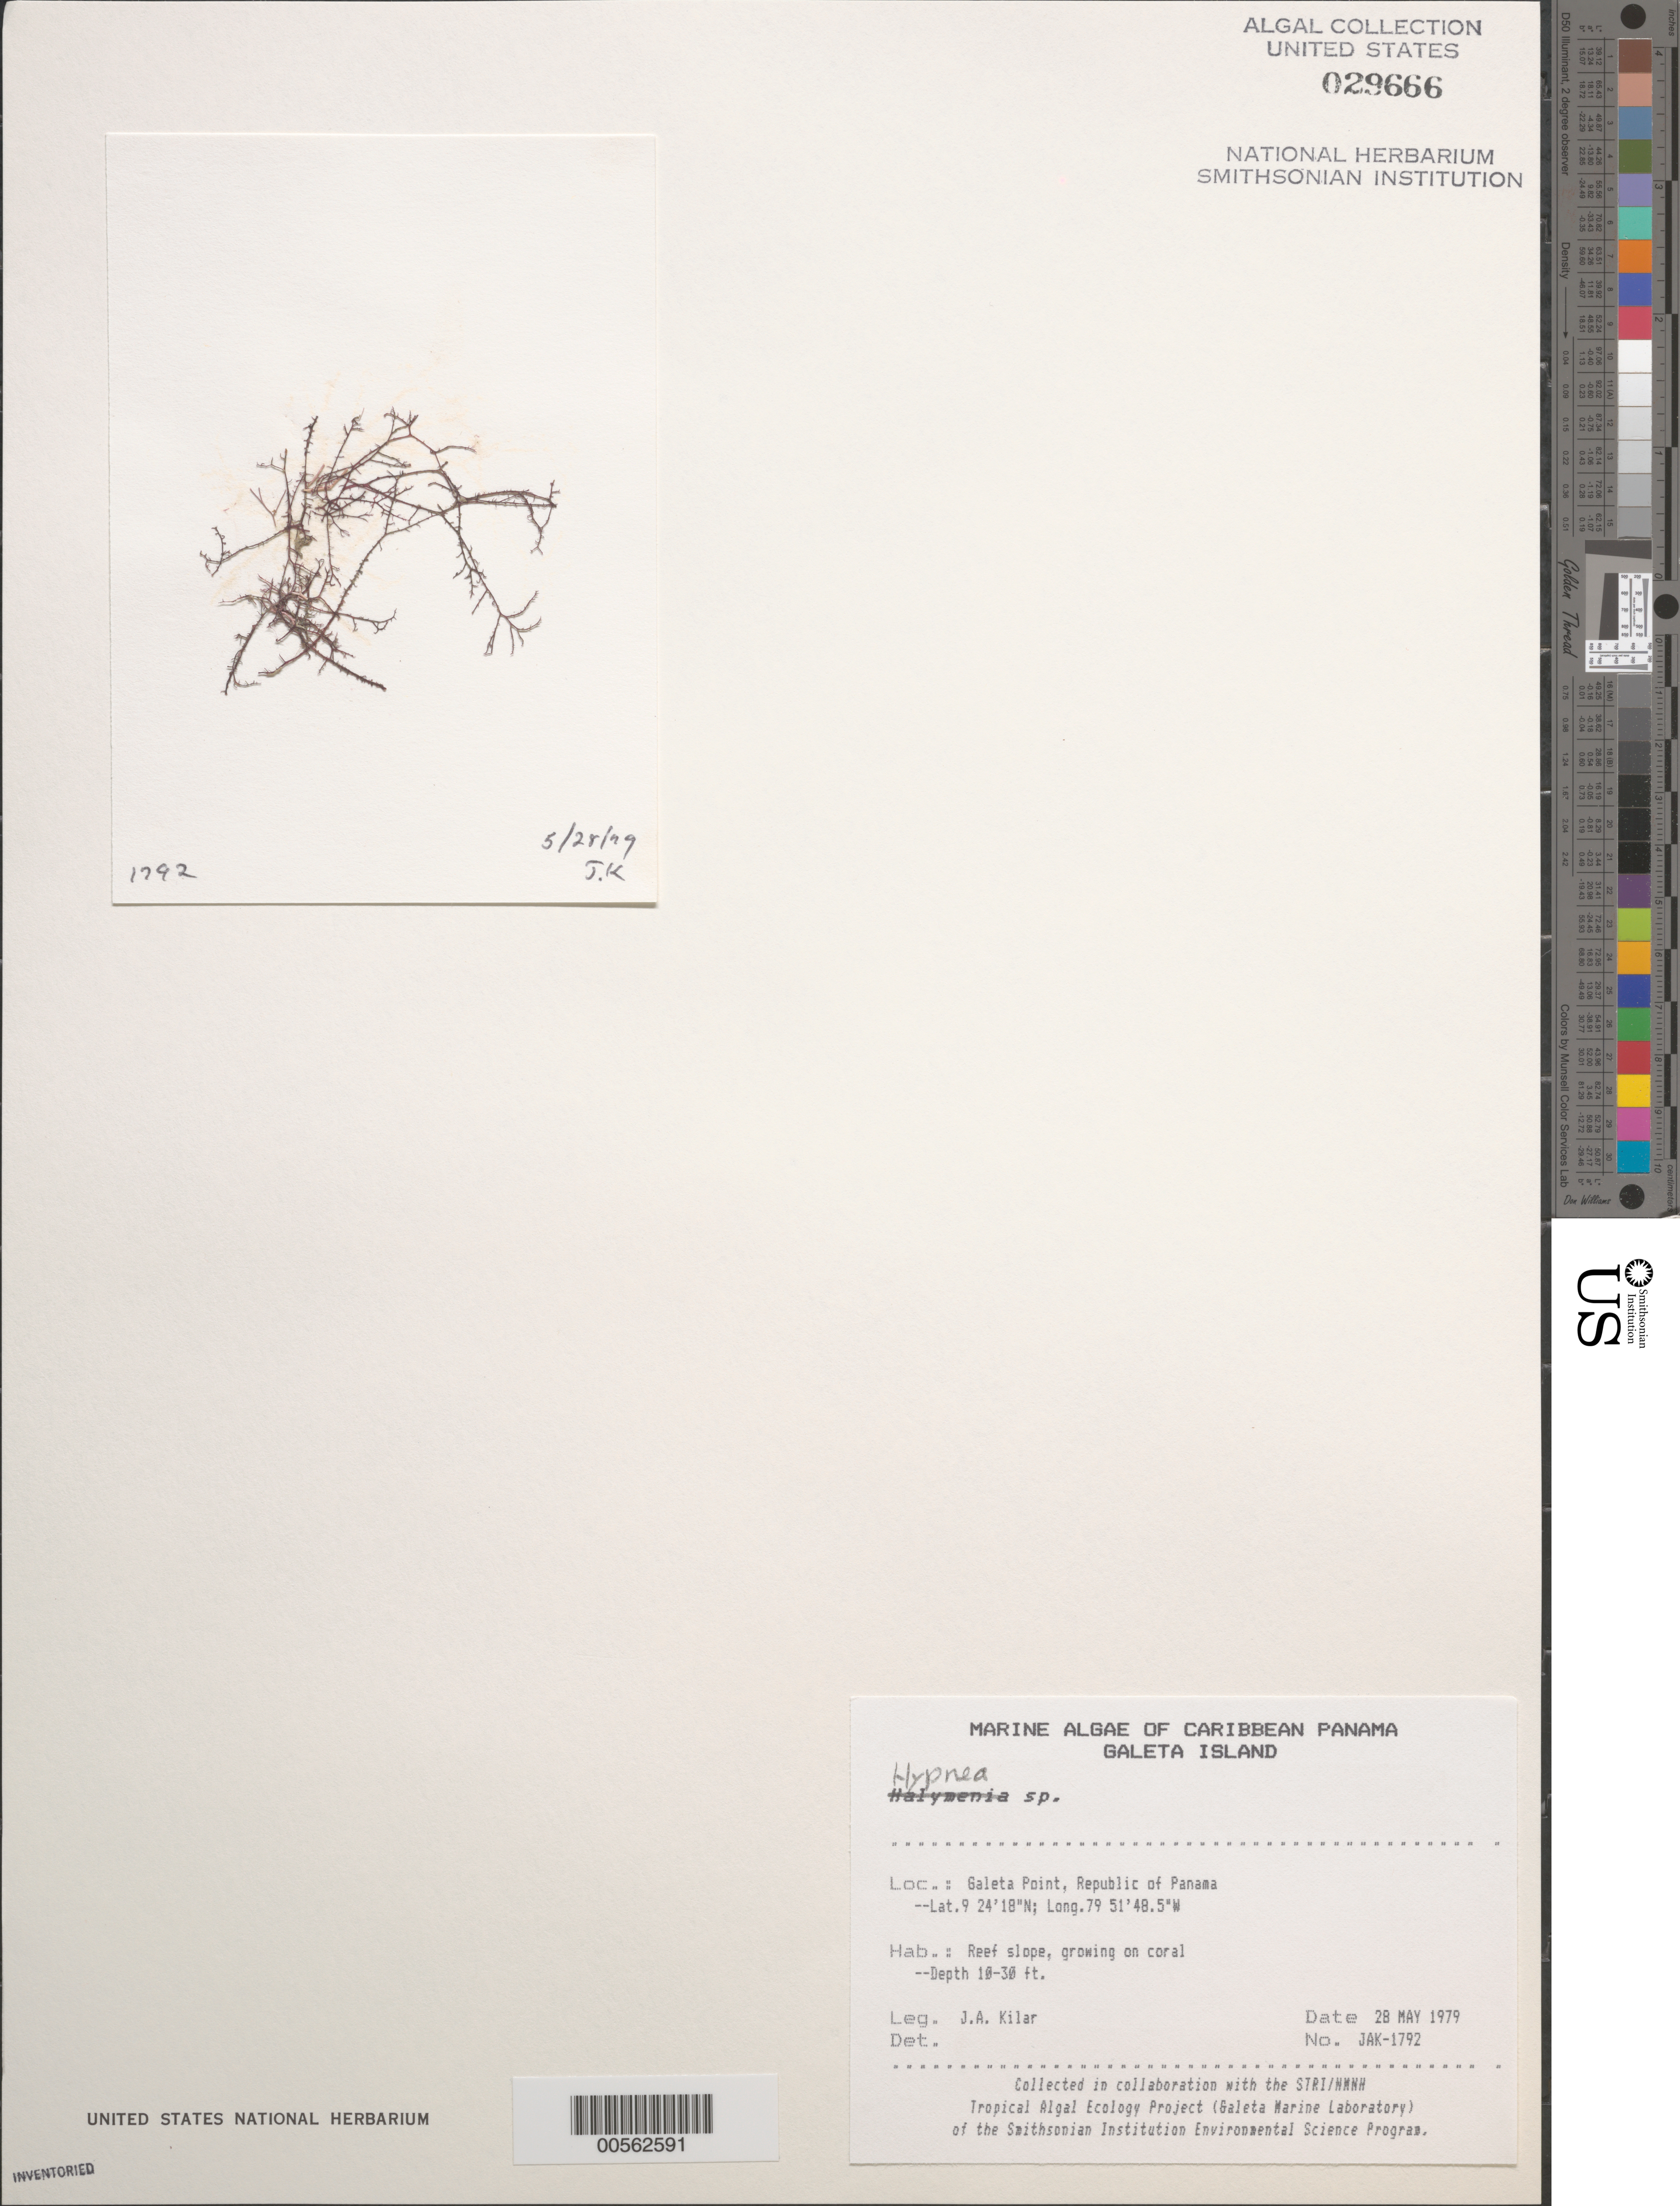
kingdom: Plantae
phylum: Rhodophyta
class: Florideophyceae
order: Gigartinales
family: Cystocloniaceae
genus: Hypnea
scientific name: Hypnea sp.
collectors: J. A. Kilar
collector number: JAK-1792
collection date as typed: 28 May 1979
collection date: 1979-05-28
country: Panama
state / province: Colón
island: Galeta Island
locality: Galeta Point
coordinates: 9 24' 18" N, 79 51' 48.5" W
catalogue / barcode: US 29666